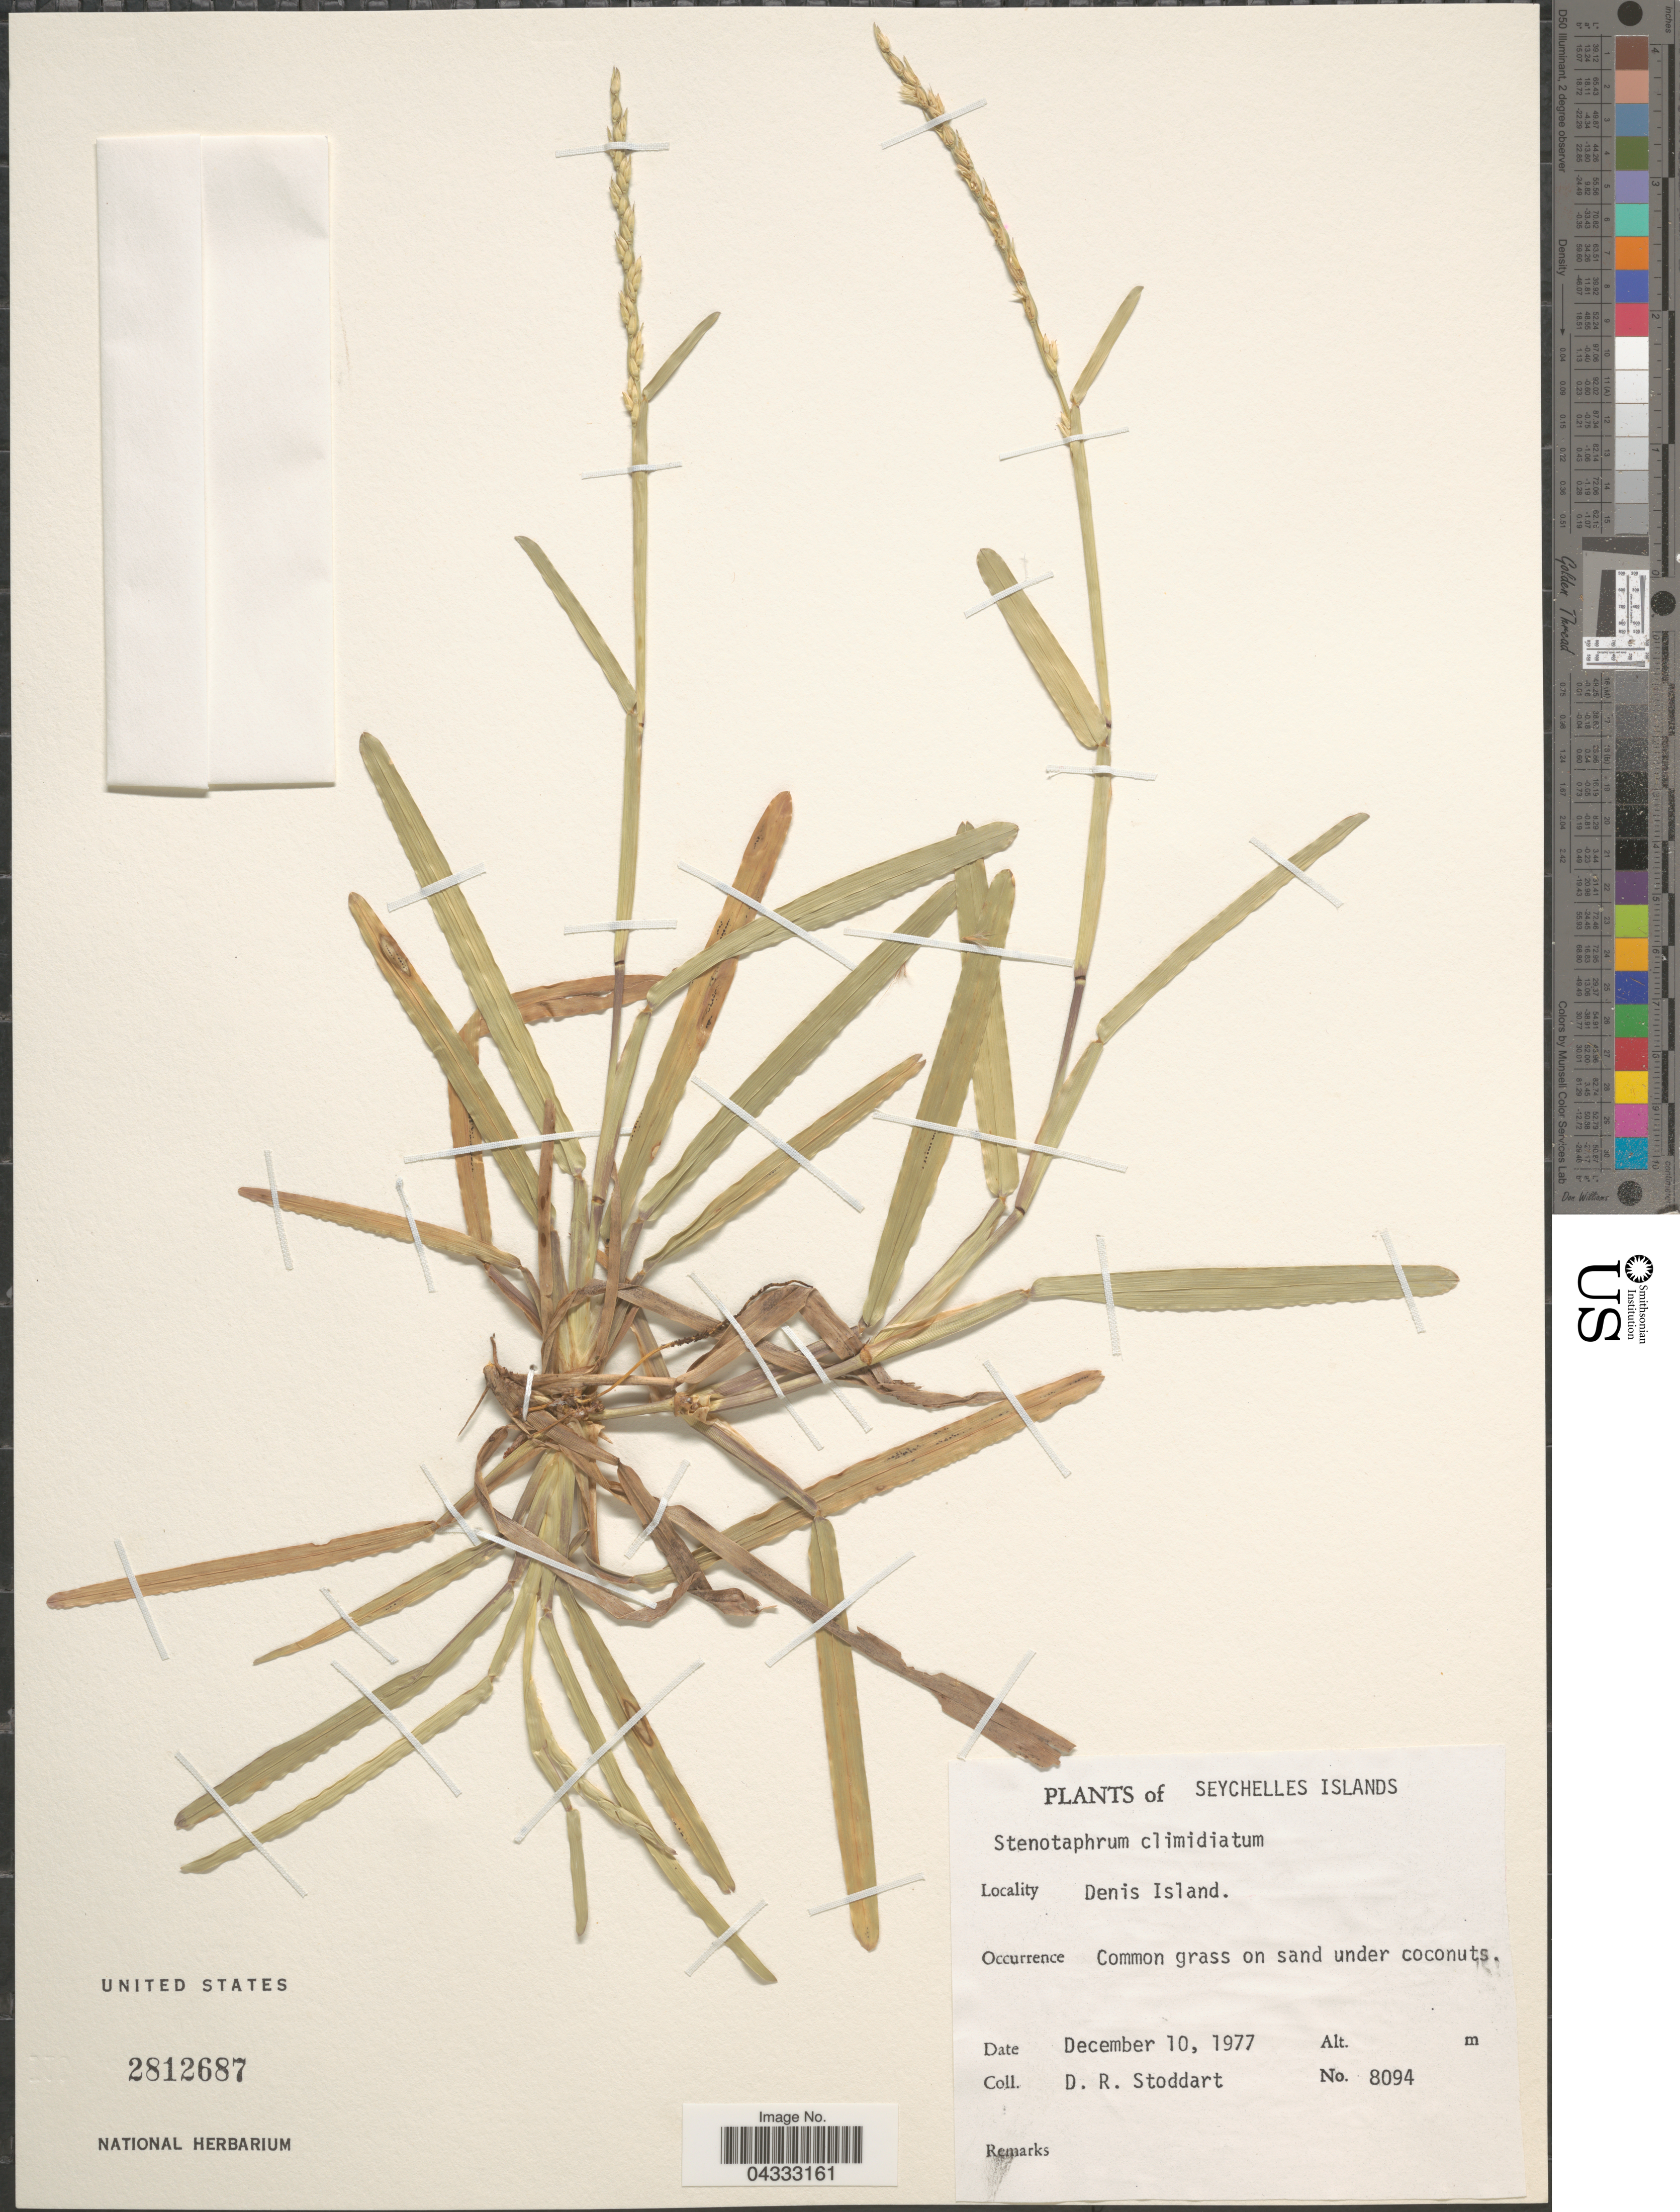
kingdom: Plantae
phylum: Tracheophyta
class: Liliopsida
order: Poales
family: Poaceae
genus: Stenotaphrum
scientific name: Stenotaphrum dimidiatum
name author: (L.) Brongn.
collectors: D. R. Stoddart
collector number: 8094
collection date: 1977-12-10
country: Seychelles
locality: Seychelles Islands. Denis Island.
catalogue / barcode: US 2812687